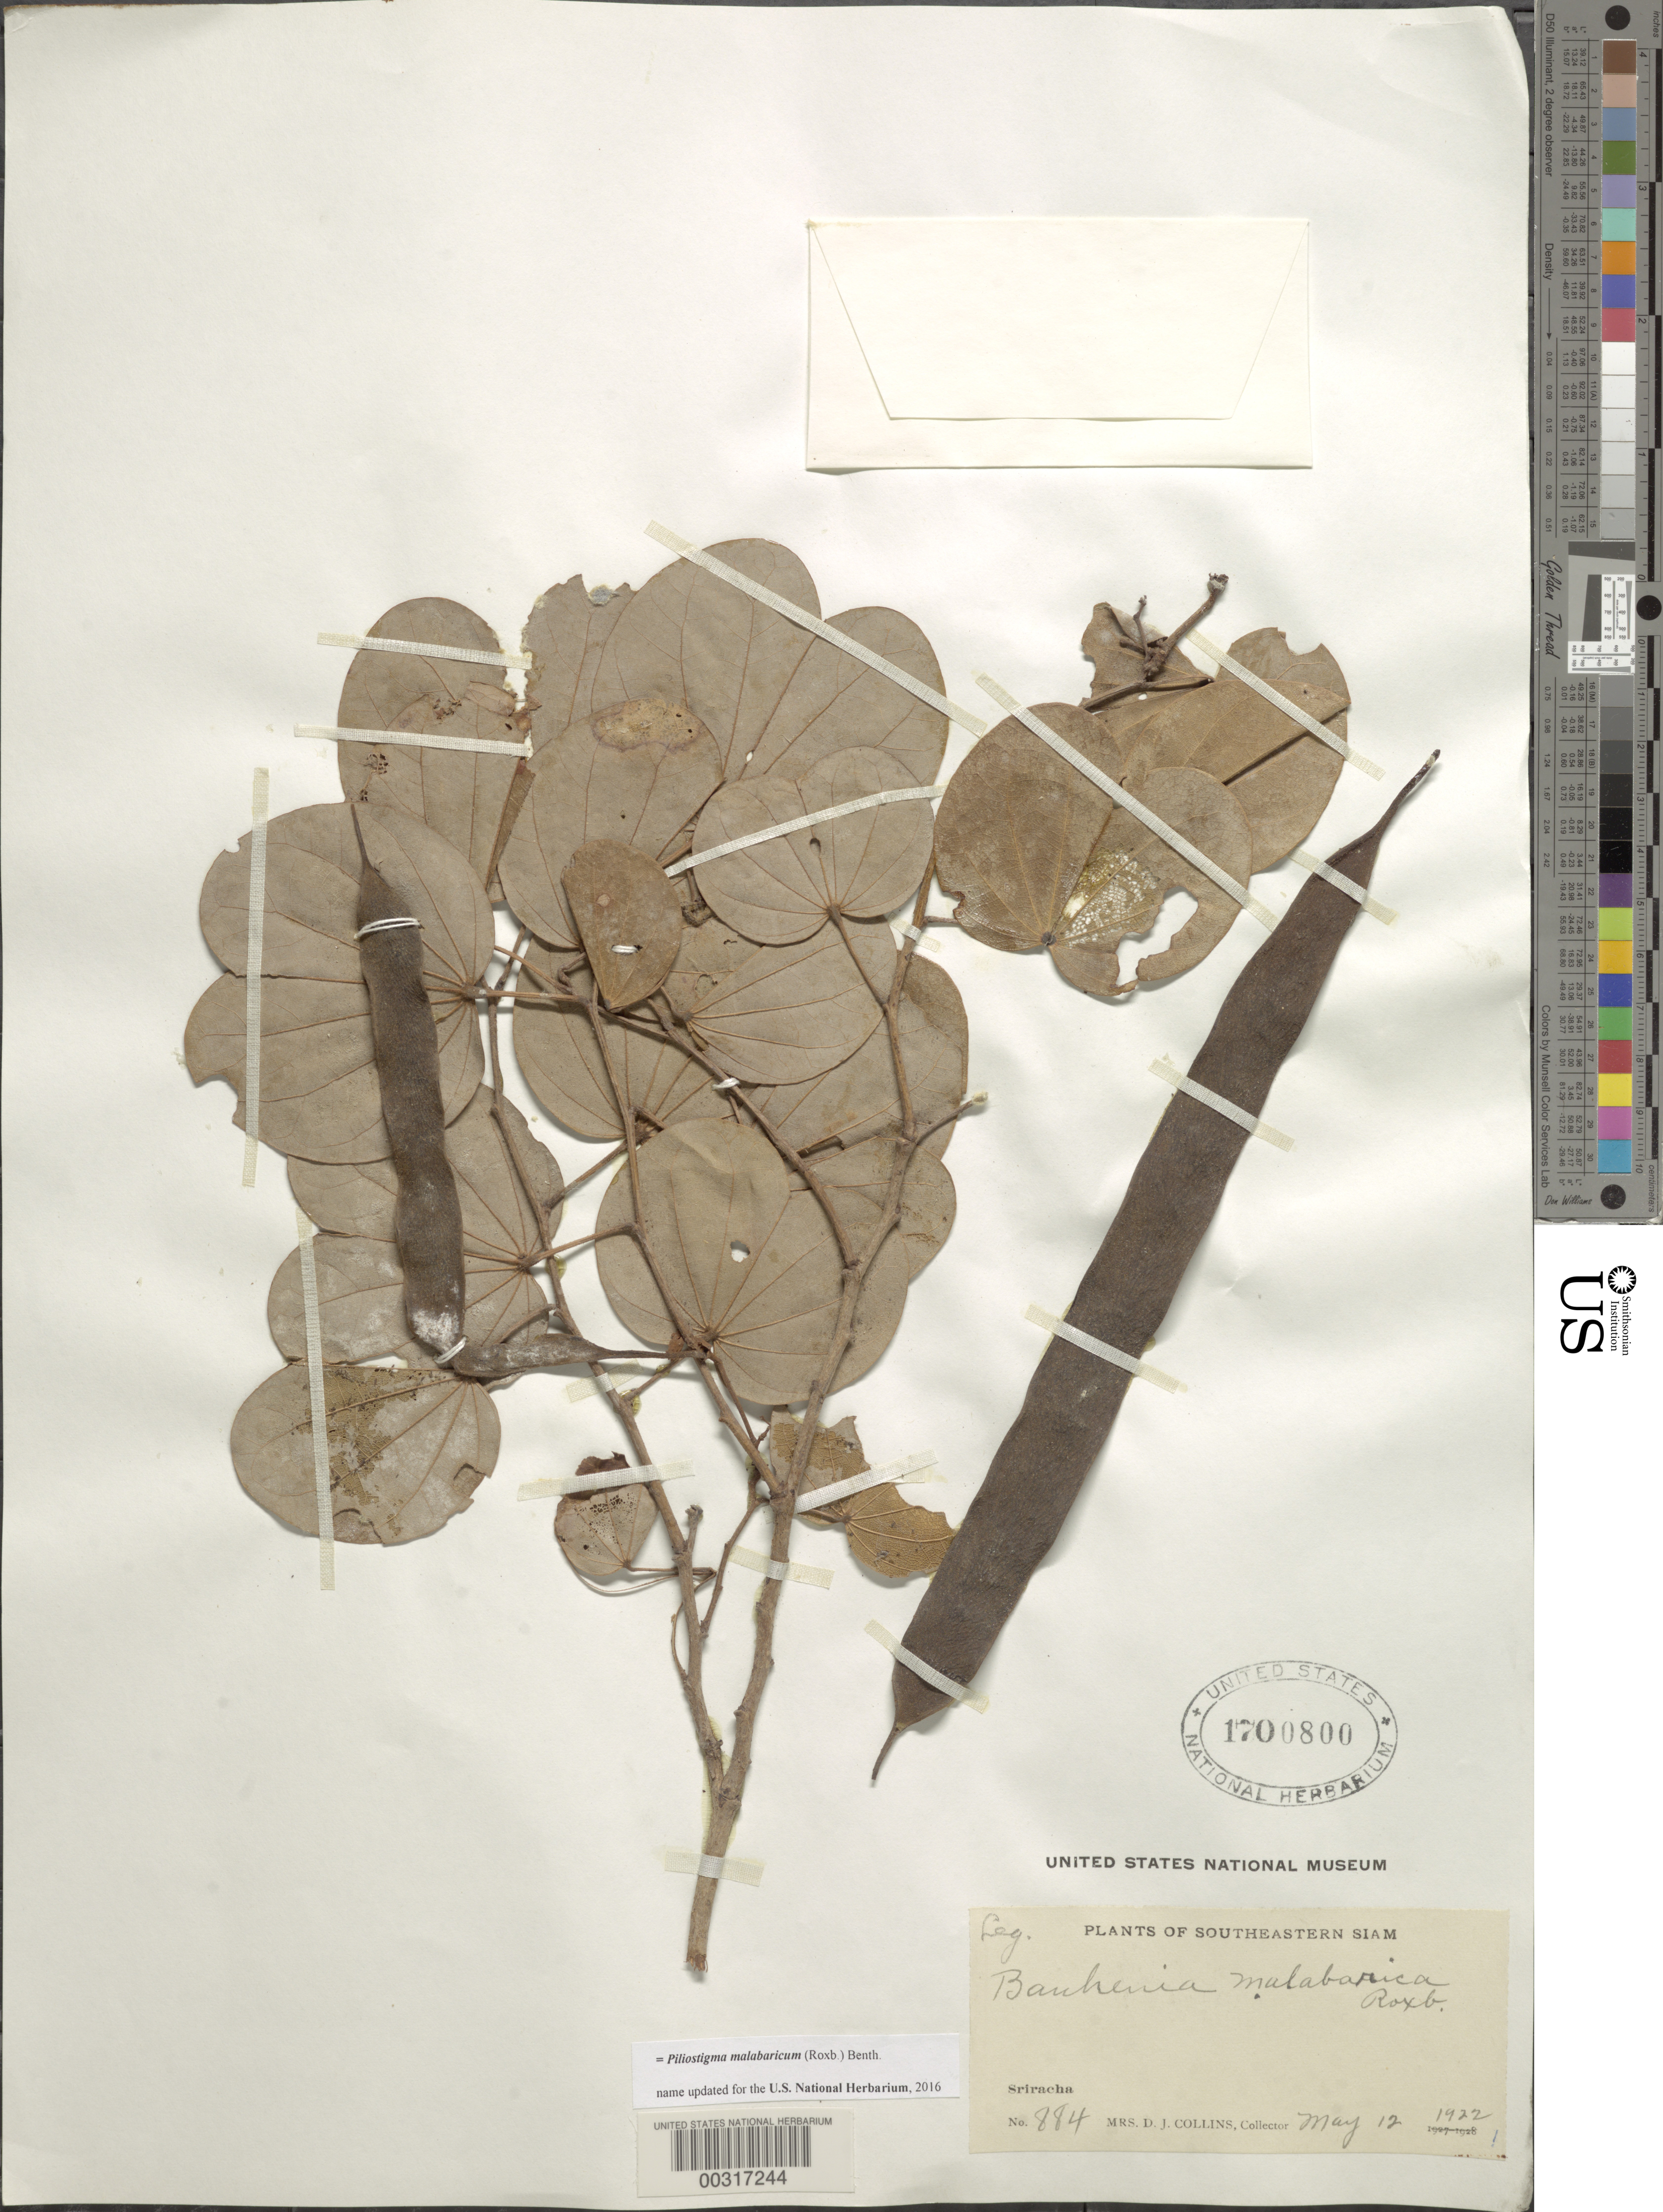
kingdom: Plantae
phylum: Tracheophyta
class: Magnoliopsida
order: Fabales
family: Fabaceae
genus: Piliostigma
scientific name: Piliostigma malabaricum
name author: (Roxb.) Benth.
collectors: Mrs. D. J. Collins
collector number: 884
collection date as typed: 12 May 1922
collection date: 1922-05-12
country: Thailand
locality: Sriracha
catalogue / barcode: US 1700800